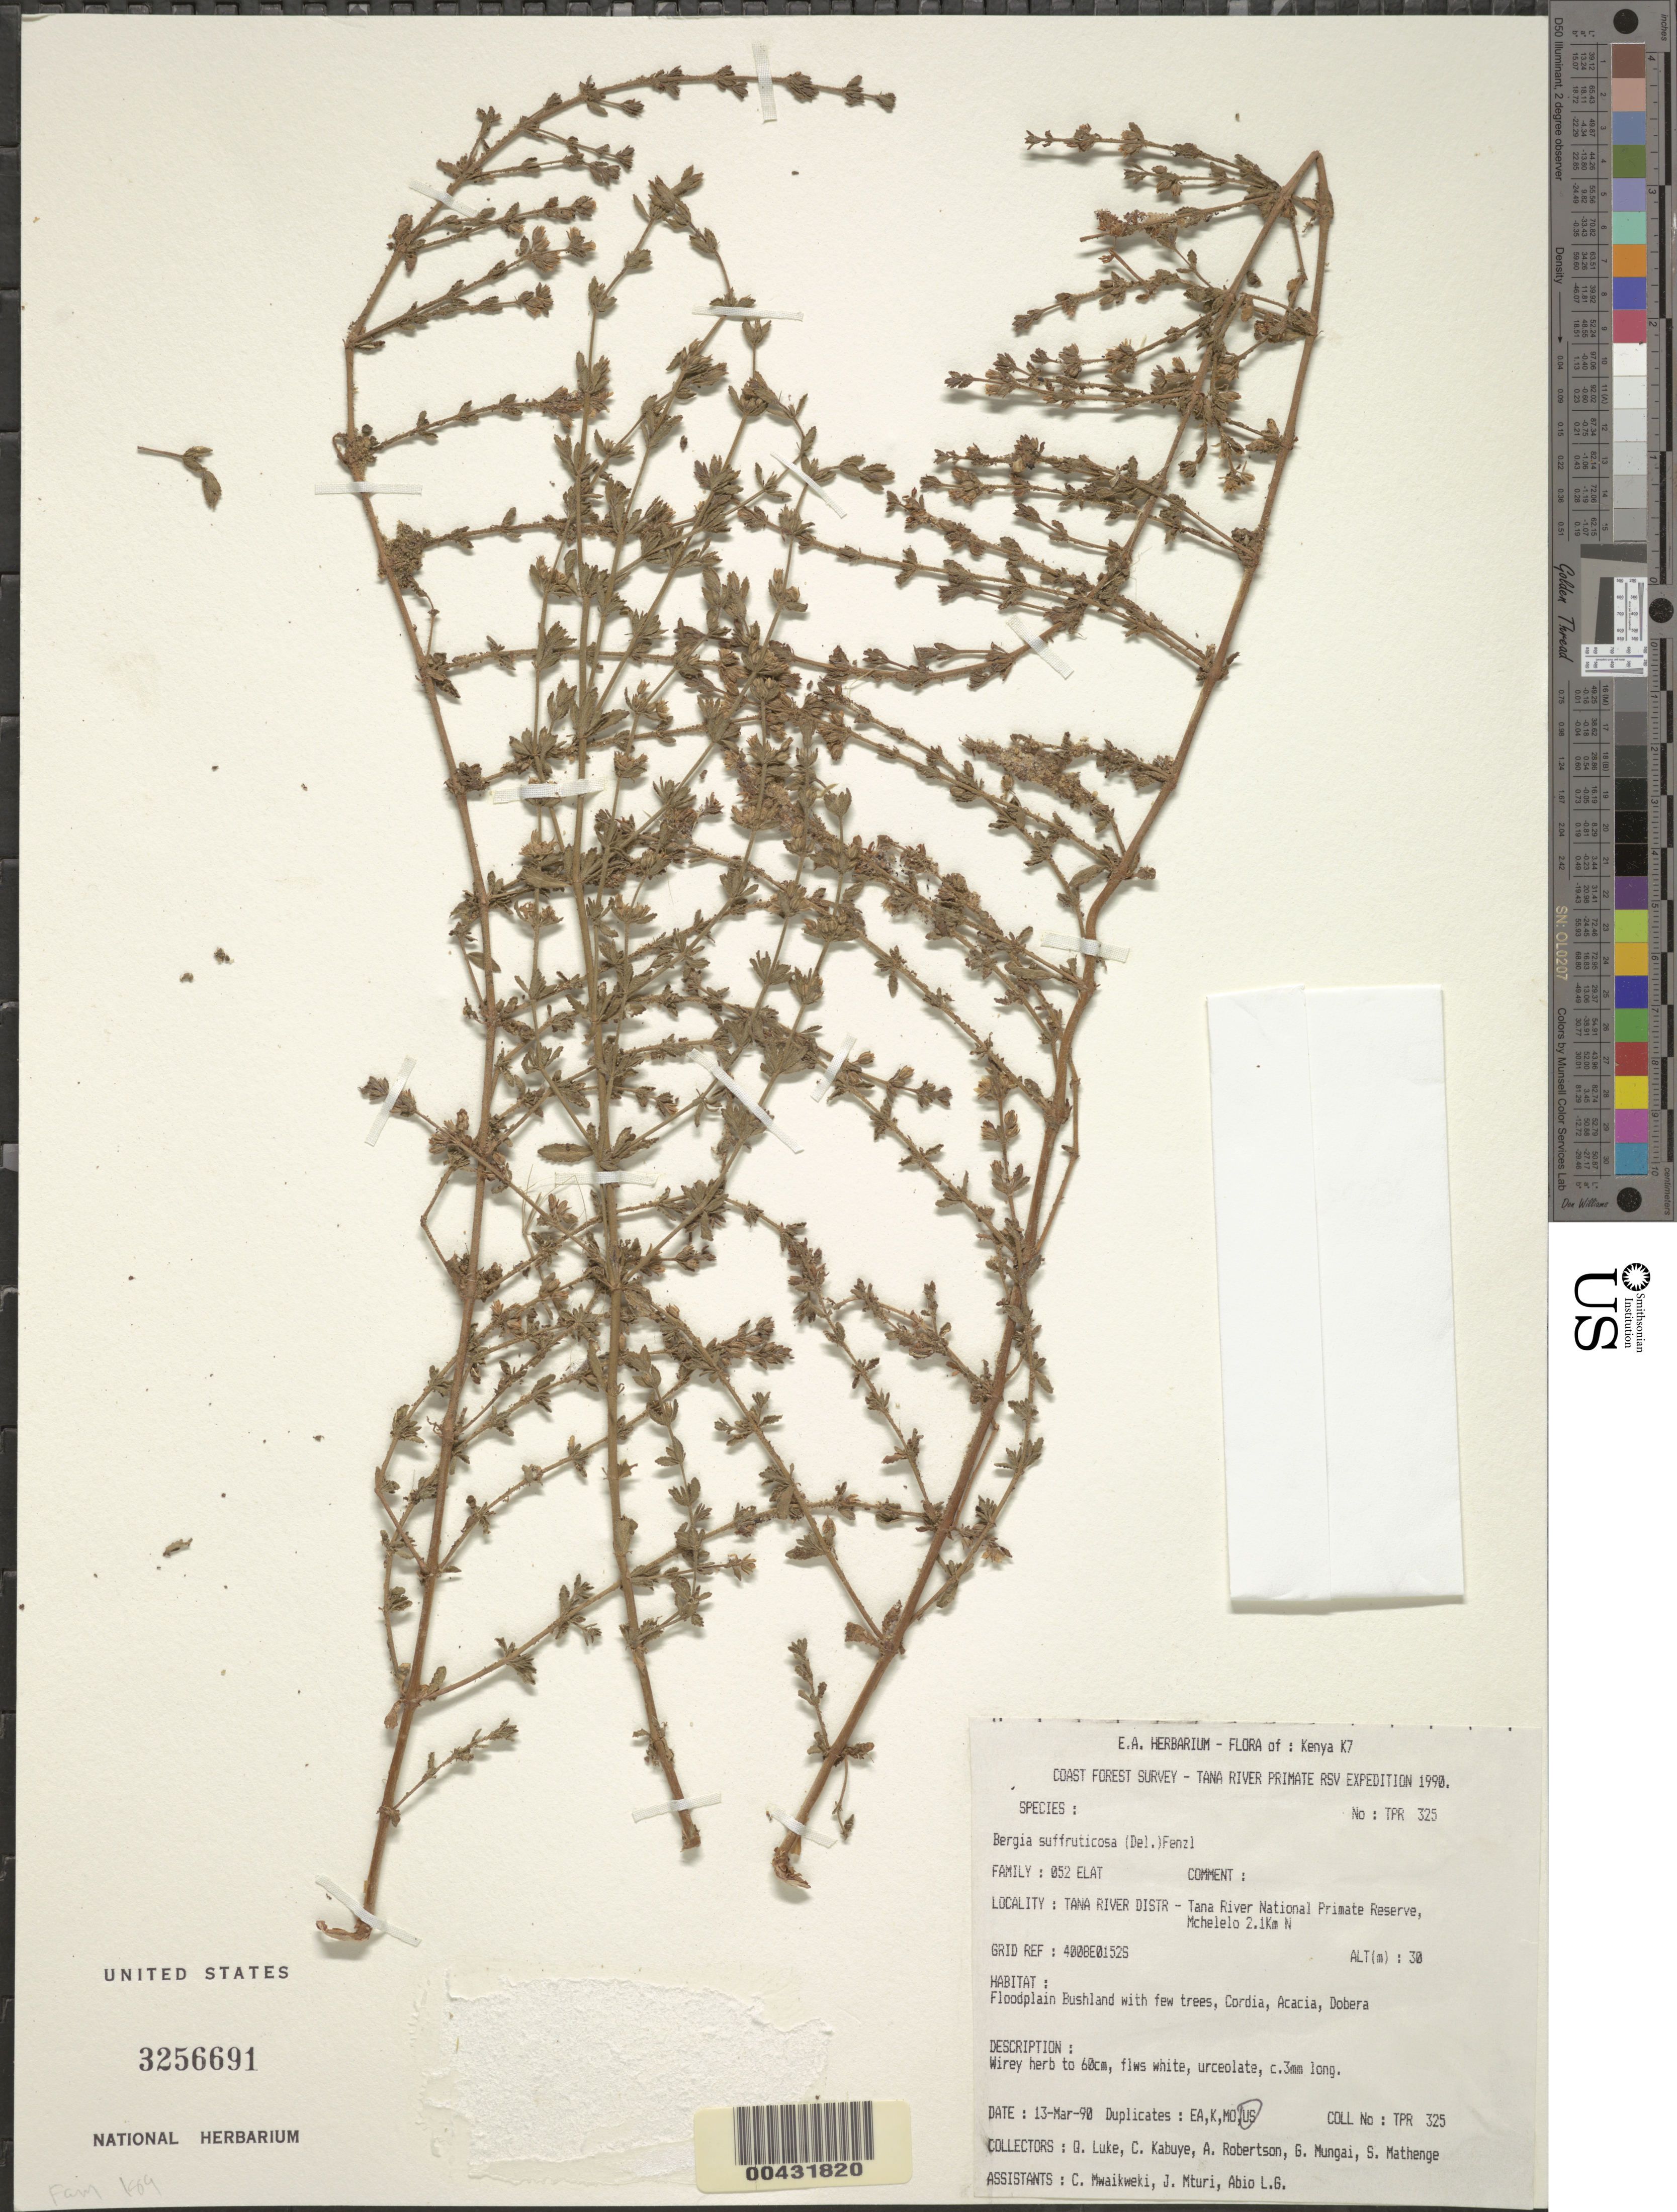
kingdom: Plantae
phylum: Tracheophyta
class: Magnoliopsida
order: Malpighiales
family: Elatinaceae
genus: Bergia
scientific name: Bergia suffruticosa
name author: Fenzl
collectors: Q. Luke, C. Kabuye, A. Robertson, G. Mungai & S. Mathenge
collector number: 325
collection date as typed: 13 Mar 1990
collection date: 1990-03-13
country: Kenya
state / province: Tana River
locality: Tana river dist., tana river national primate reserve, mchelelo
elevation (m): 30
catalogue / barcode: US 3256691